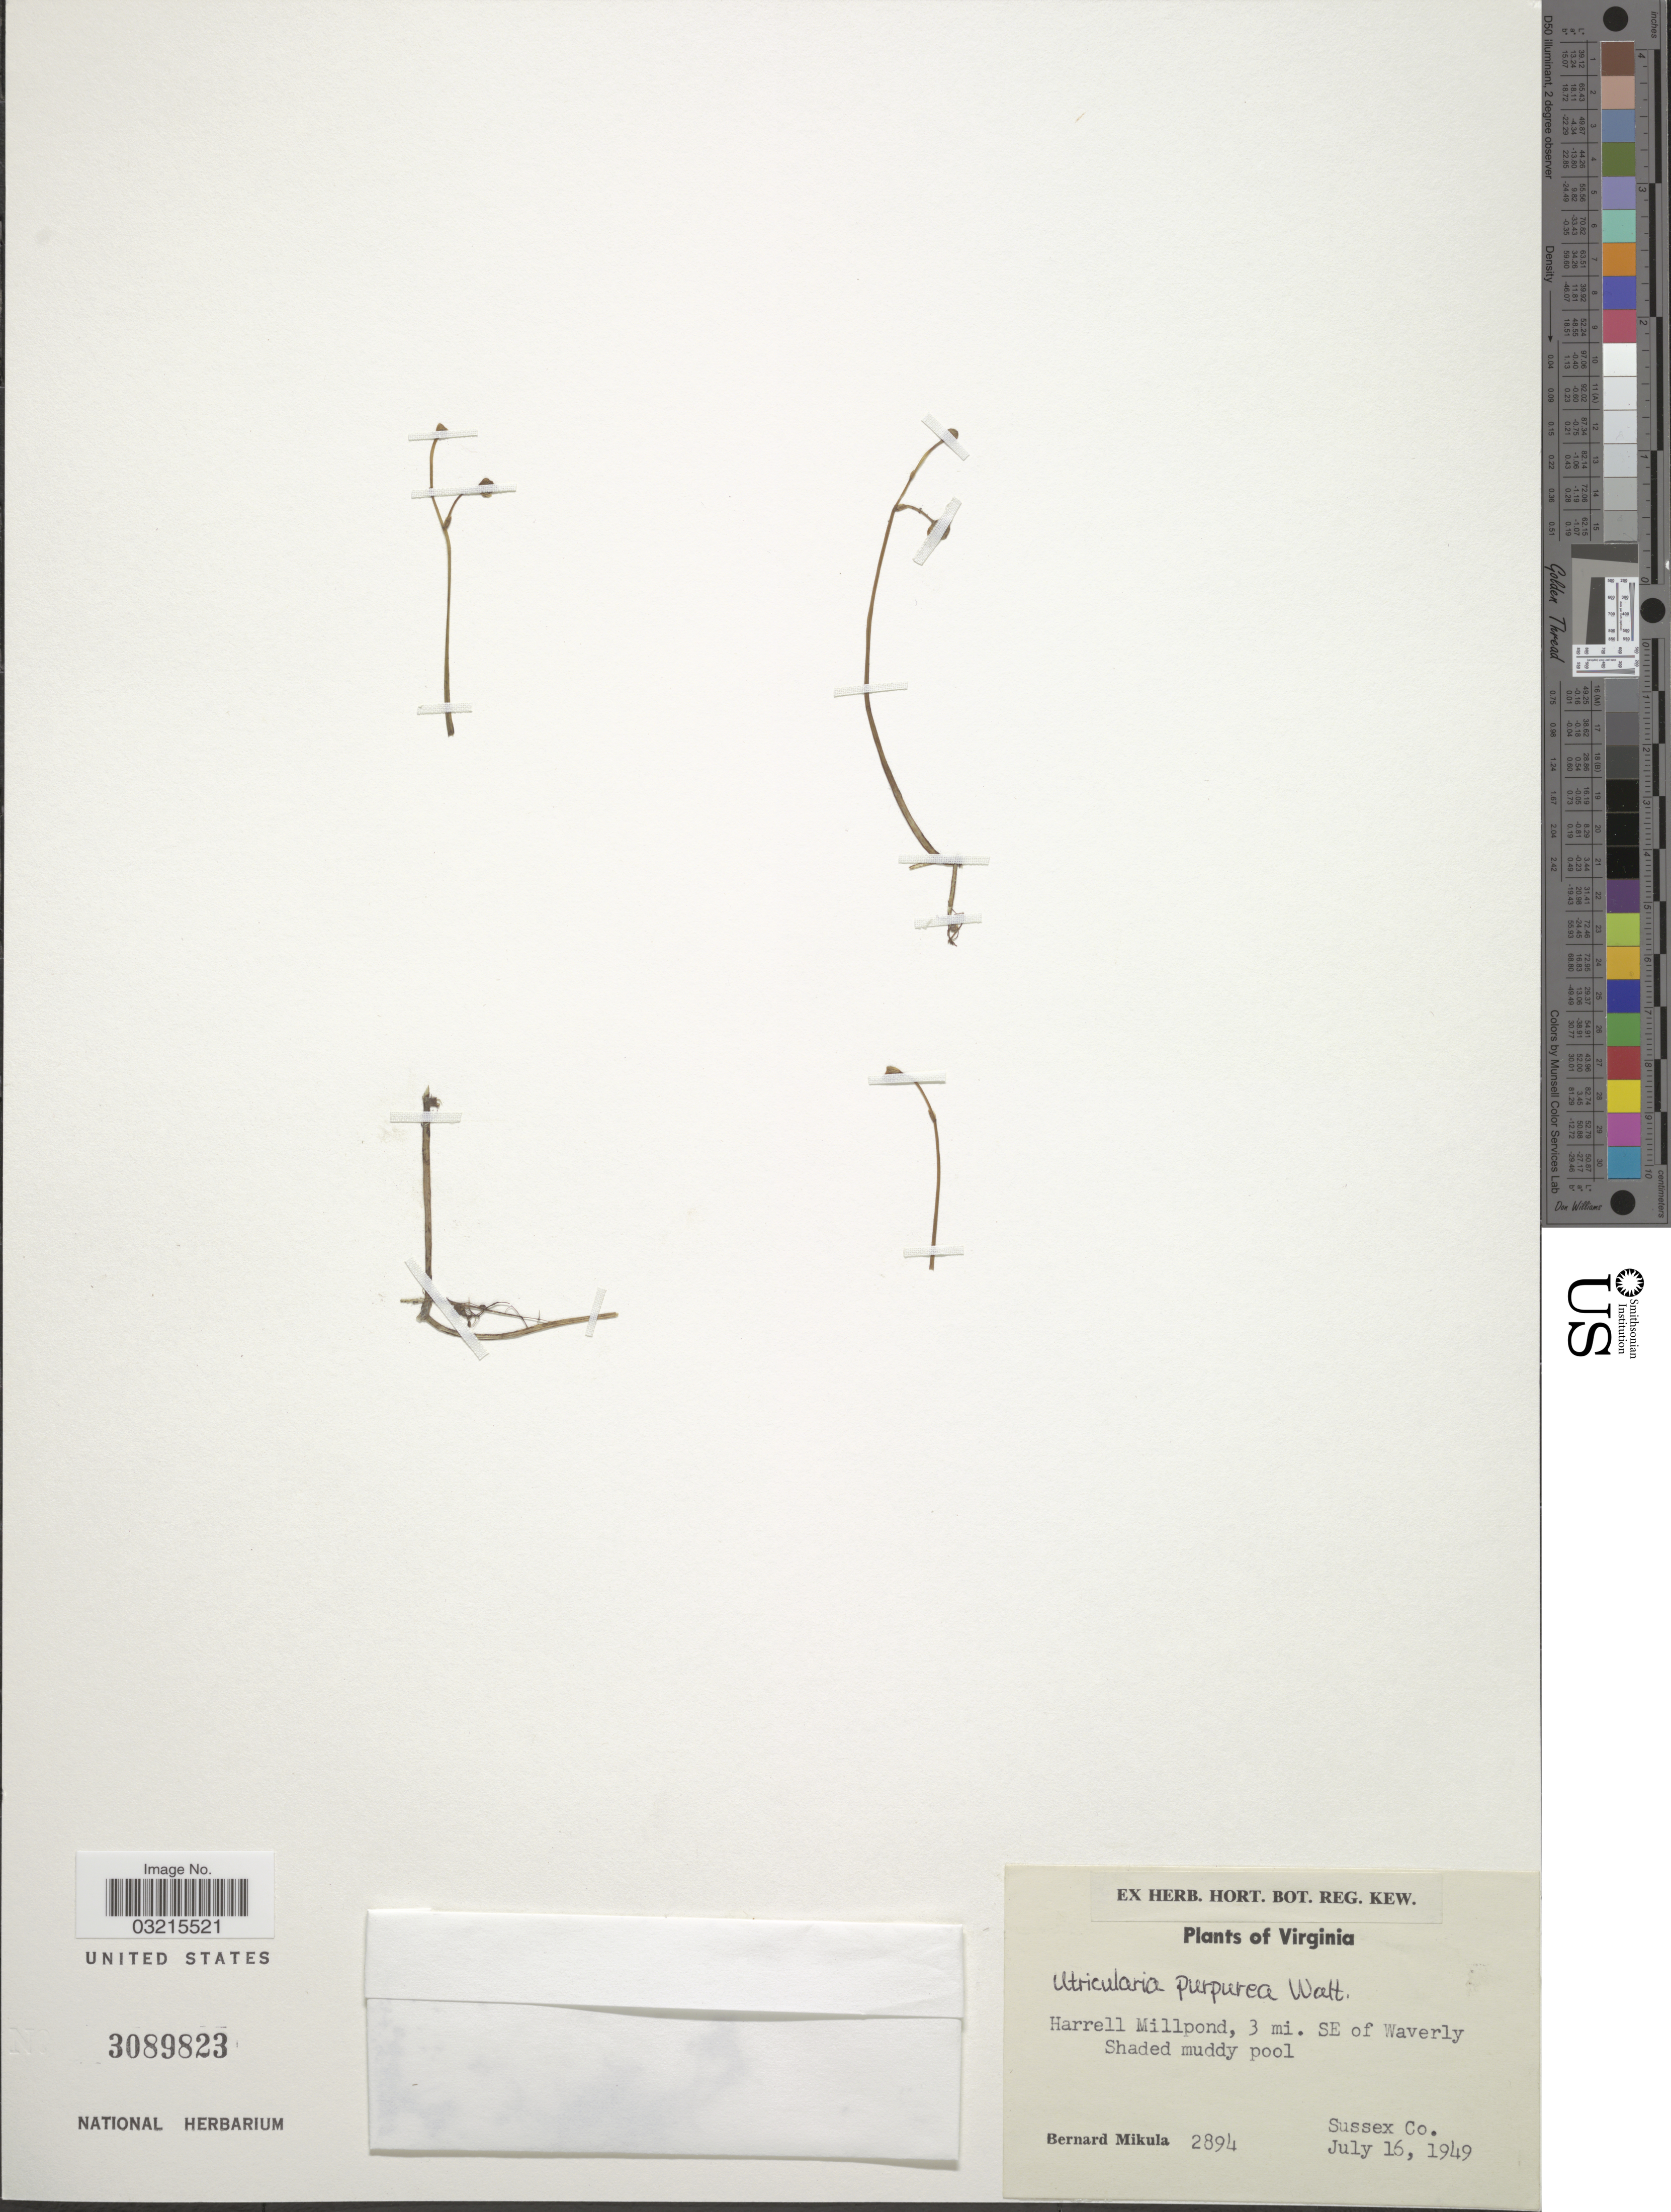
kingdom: Plantae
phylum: Tracheophyta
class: Magnoliopsida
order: Lamiales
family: Lentibulariaceae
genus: Utricularia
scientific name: Utricularia purpurea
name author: Walter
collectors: B. Mikula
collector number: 2894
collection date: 1949-07-16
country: United States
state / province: Virginia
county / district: Sussex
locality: Harrell Millpond, 3 mi. SE of Waverly. Sussex Co.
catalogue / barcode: US 3089823